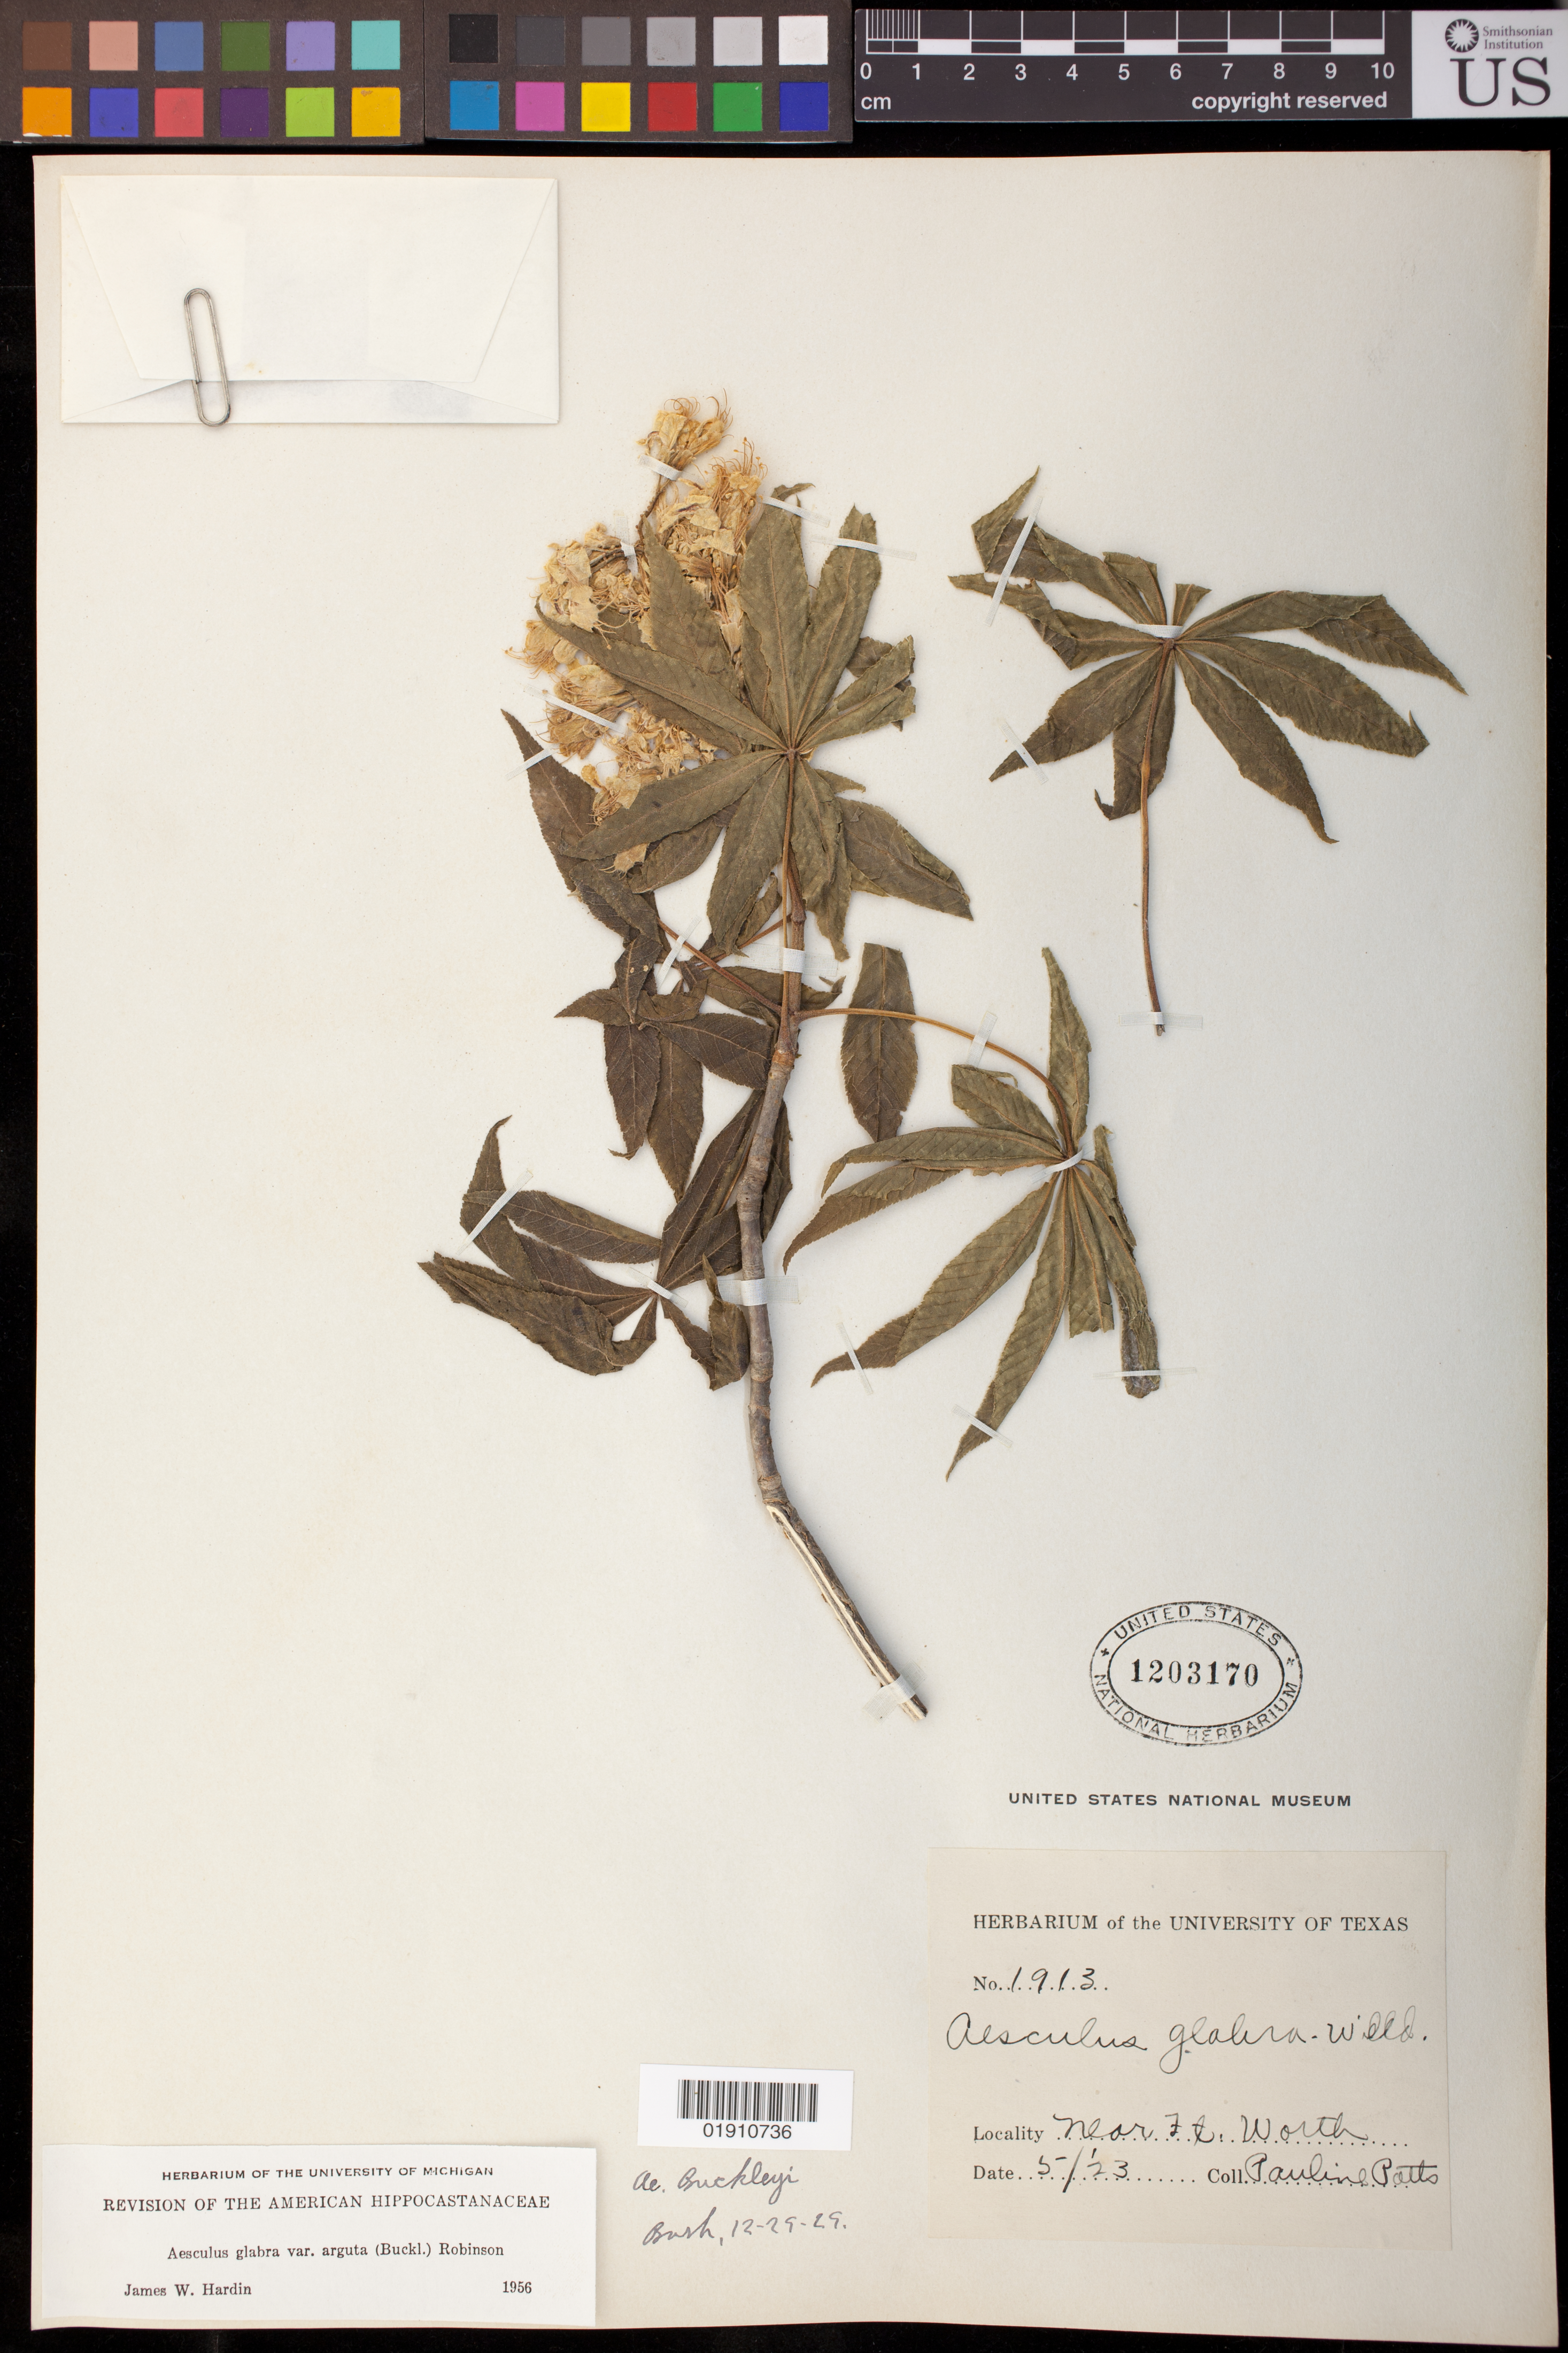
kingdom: Plantae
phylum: Tracheophyta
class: Magnoliopsida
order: Sapindales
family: Sapindaceae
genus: Aesculus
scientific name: Aesculus glabra var. anguta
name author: (Buckley) B.L. Rob.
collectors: P. Potts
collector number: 1913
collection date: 1929-05-23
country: United States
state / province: Texas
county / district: Tarrant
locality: Near Ft. Worth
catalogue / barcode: US 1203170